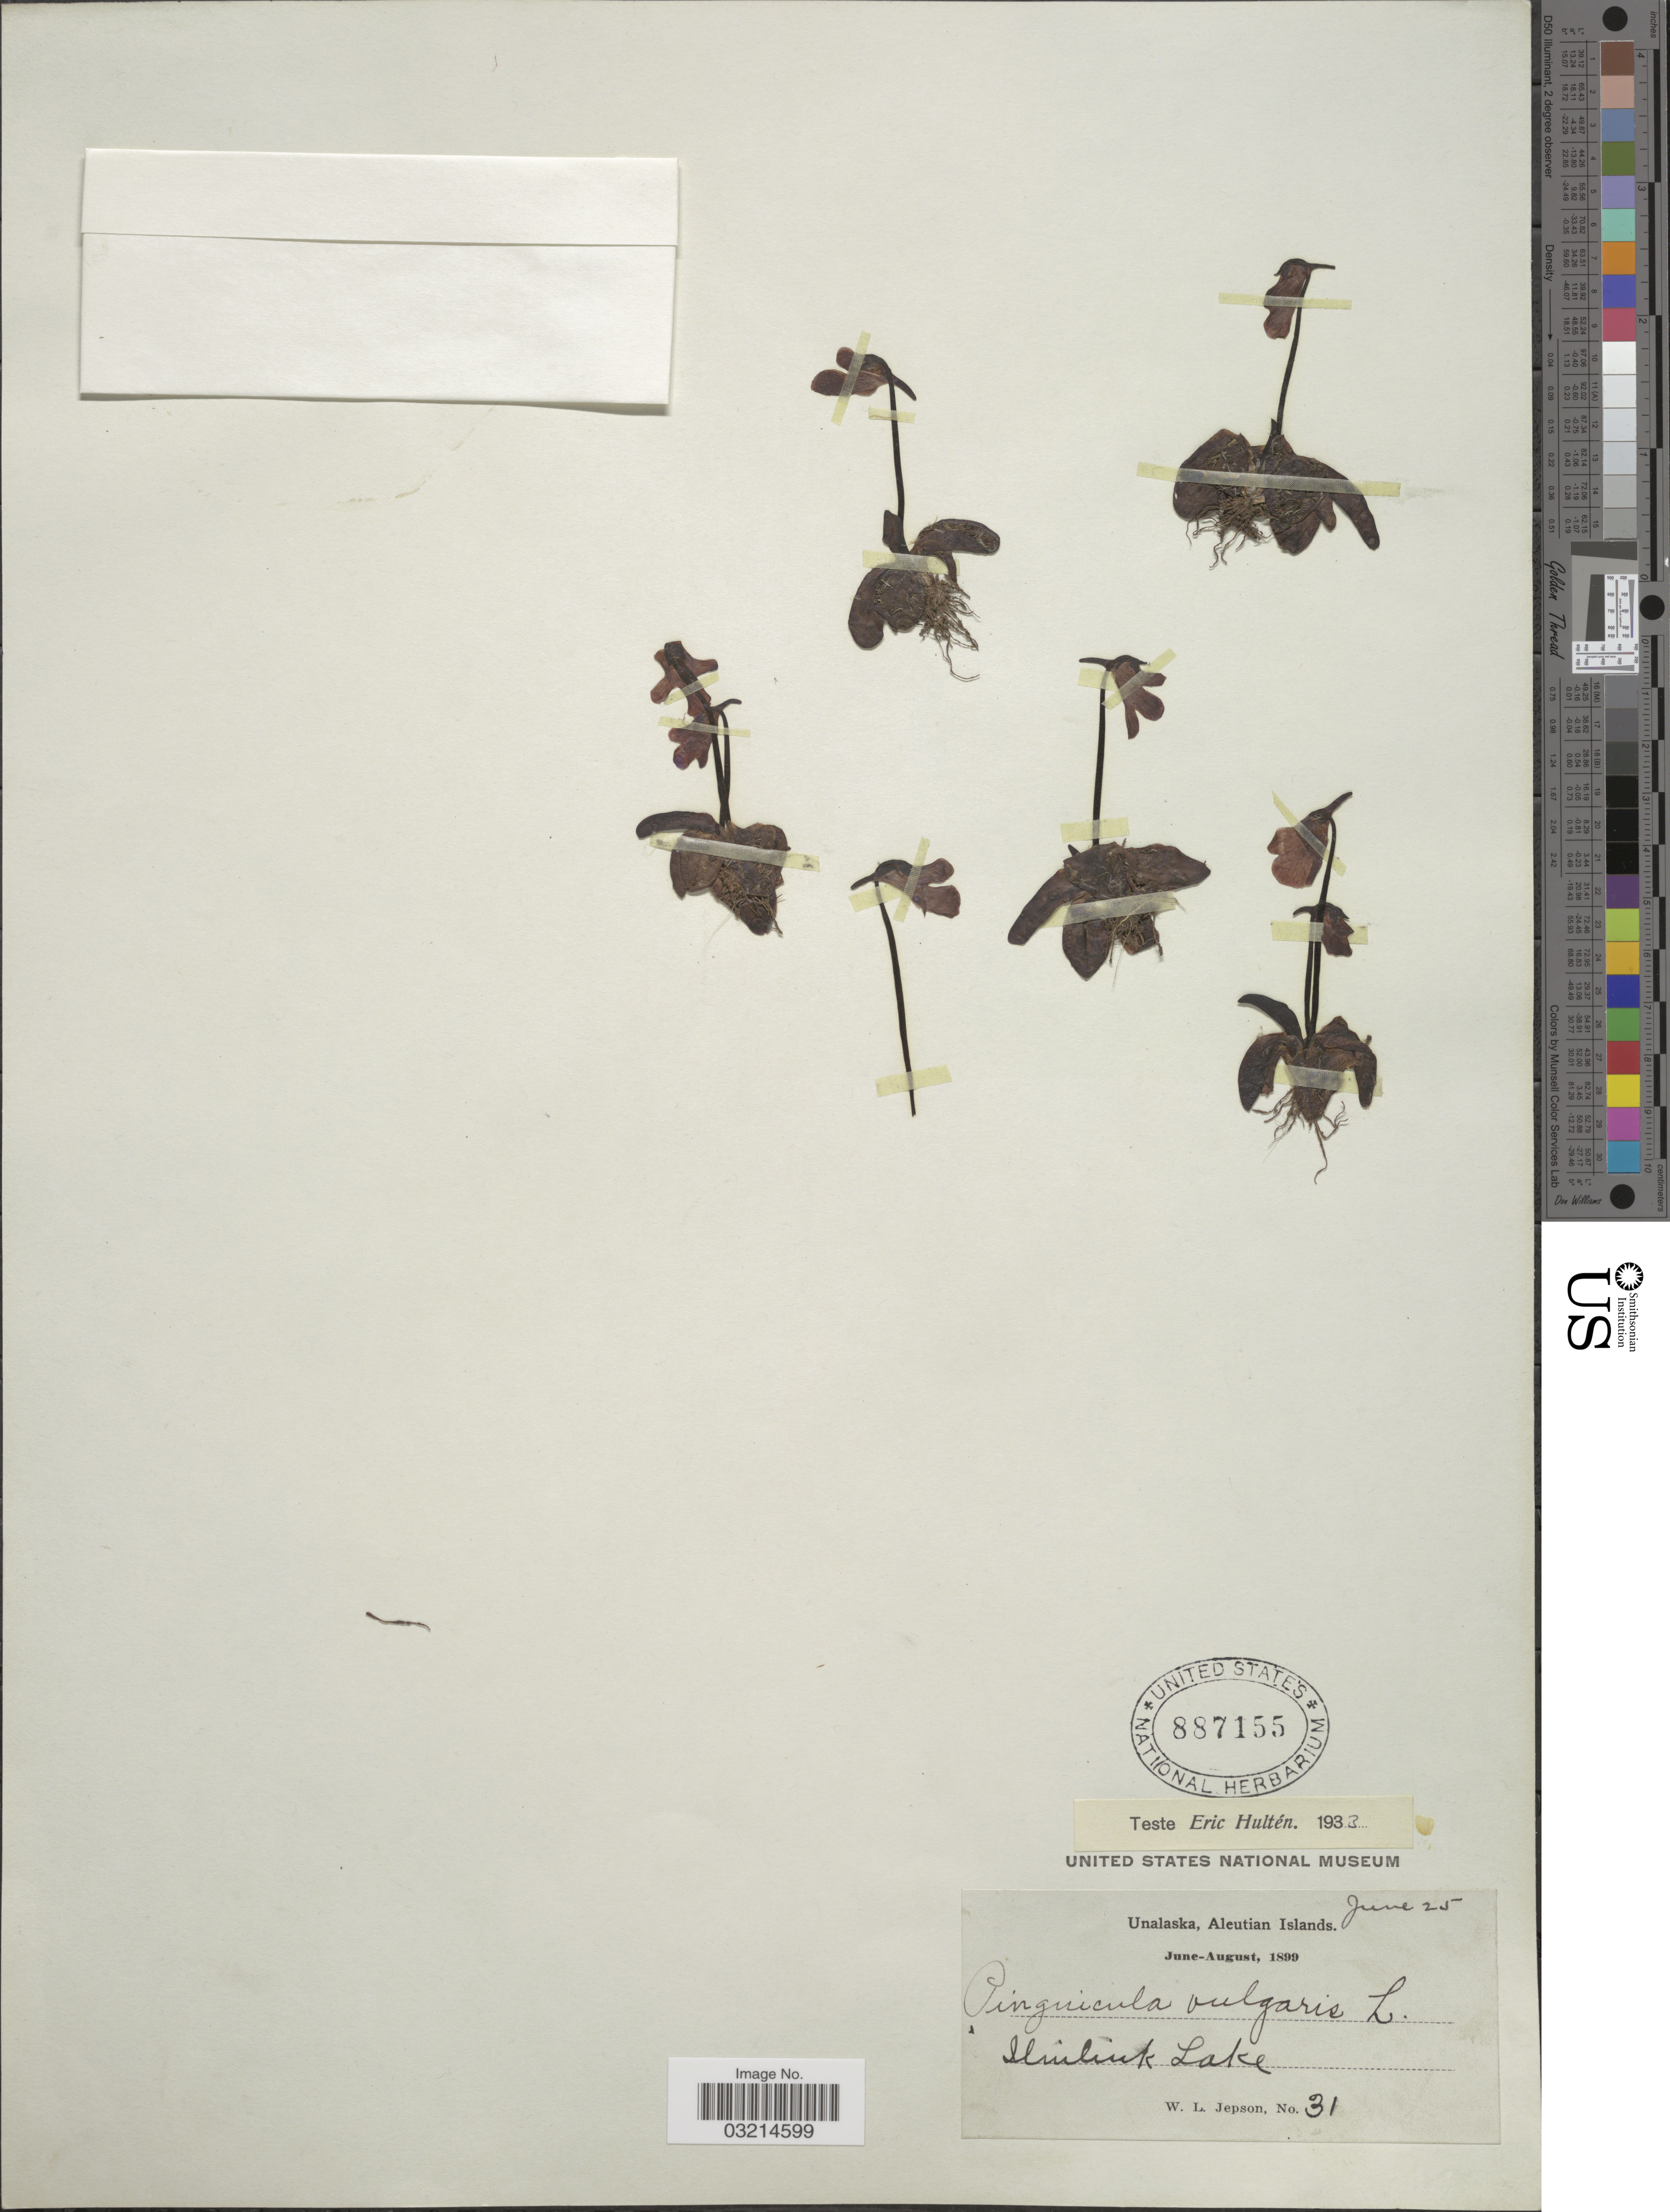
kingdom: Plantae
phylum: Tracheophyta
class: Magnoliopsida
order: Lamiales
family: Lentibulariaceae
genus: Pinguicula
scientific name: Pinguicula vulgaris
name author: L.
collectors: W. L. Jepson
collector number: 31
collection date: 1899-06-25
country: United States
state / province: Alaska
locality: Unalaska, Aleutian Islands. Iliuliuk Lake.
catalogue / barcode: US 887155